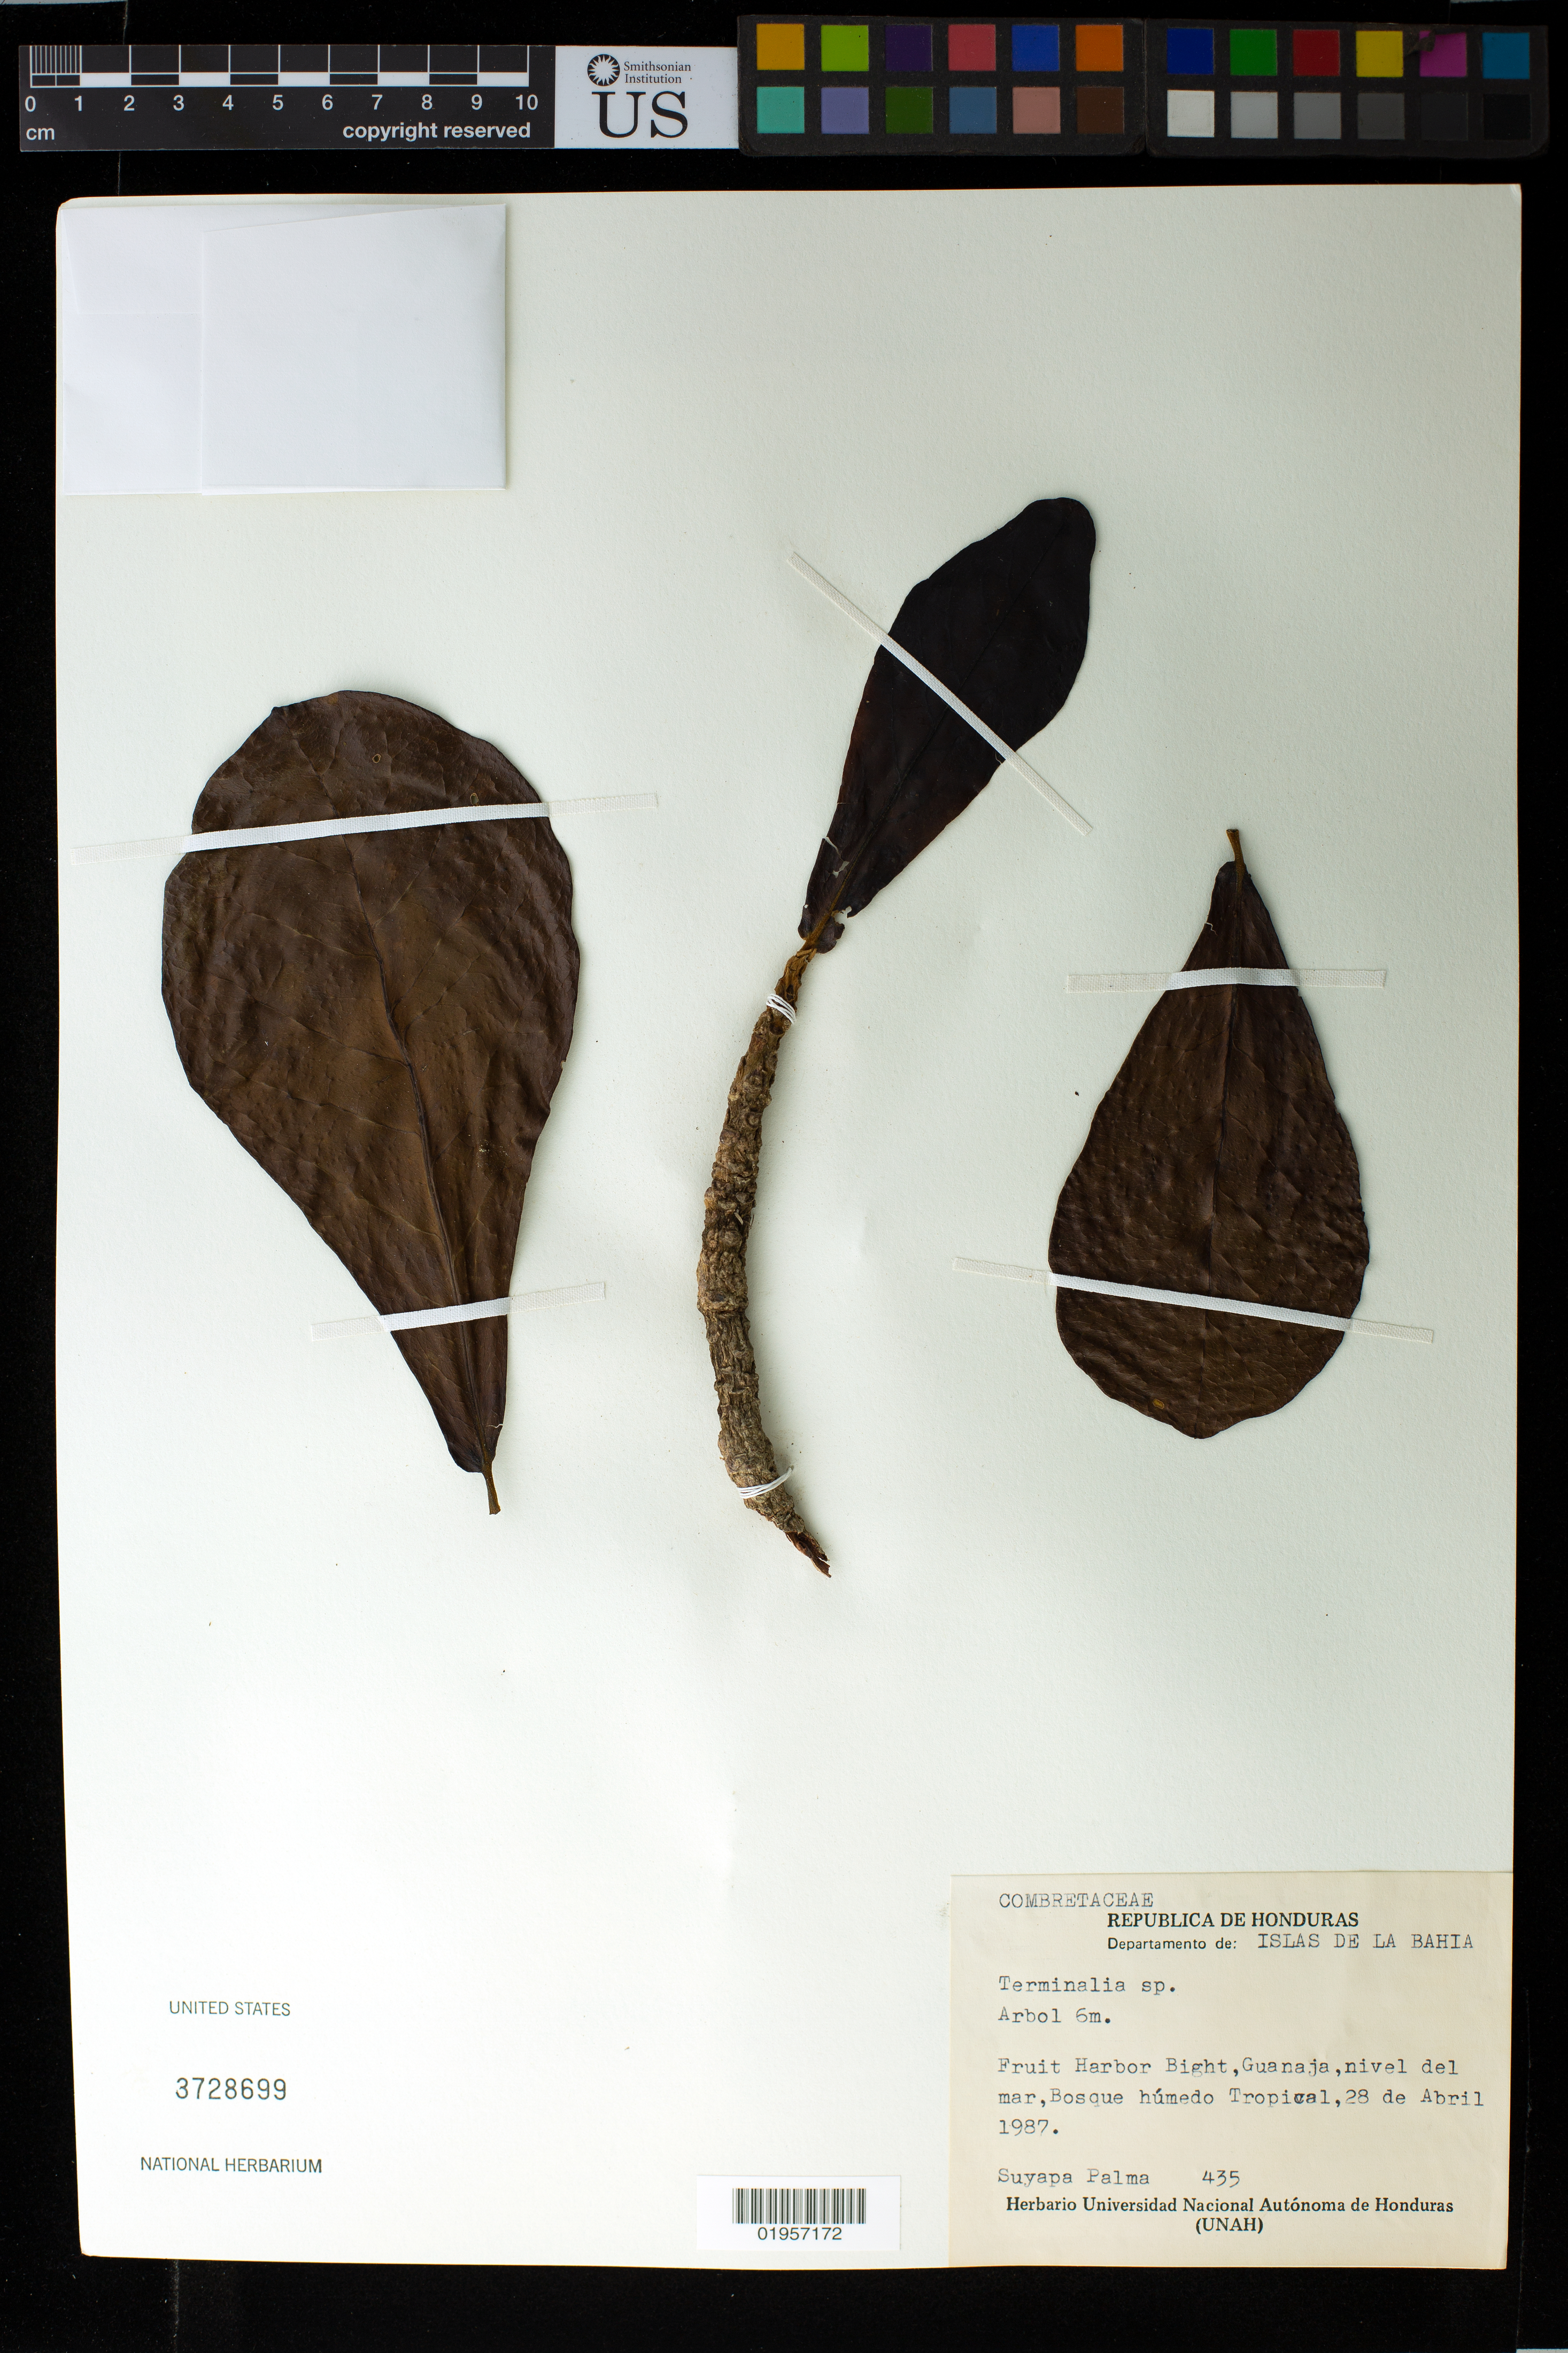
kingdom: Plantae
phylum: Tracheophyta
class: Magnoliopsida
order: Myrtales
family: Combretaceae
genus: Terminalia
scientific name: Terminalia sp.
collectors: S. Palma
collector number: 435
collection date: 1987-04-28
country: Honduras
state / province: Islas de la Bahía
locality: Fruit Harbor Bight, Guanaja, nivel del mar, Bosque húmedo Tropical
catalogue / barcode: US 3728699